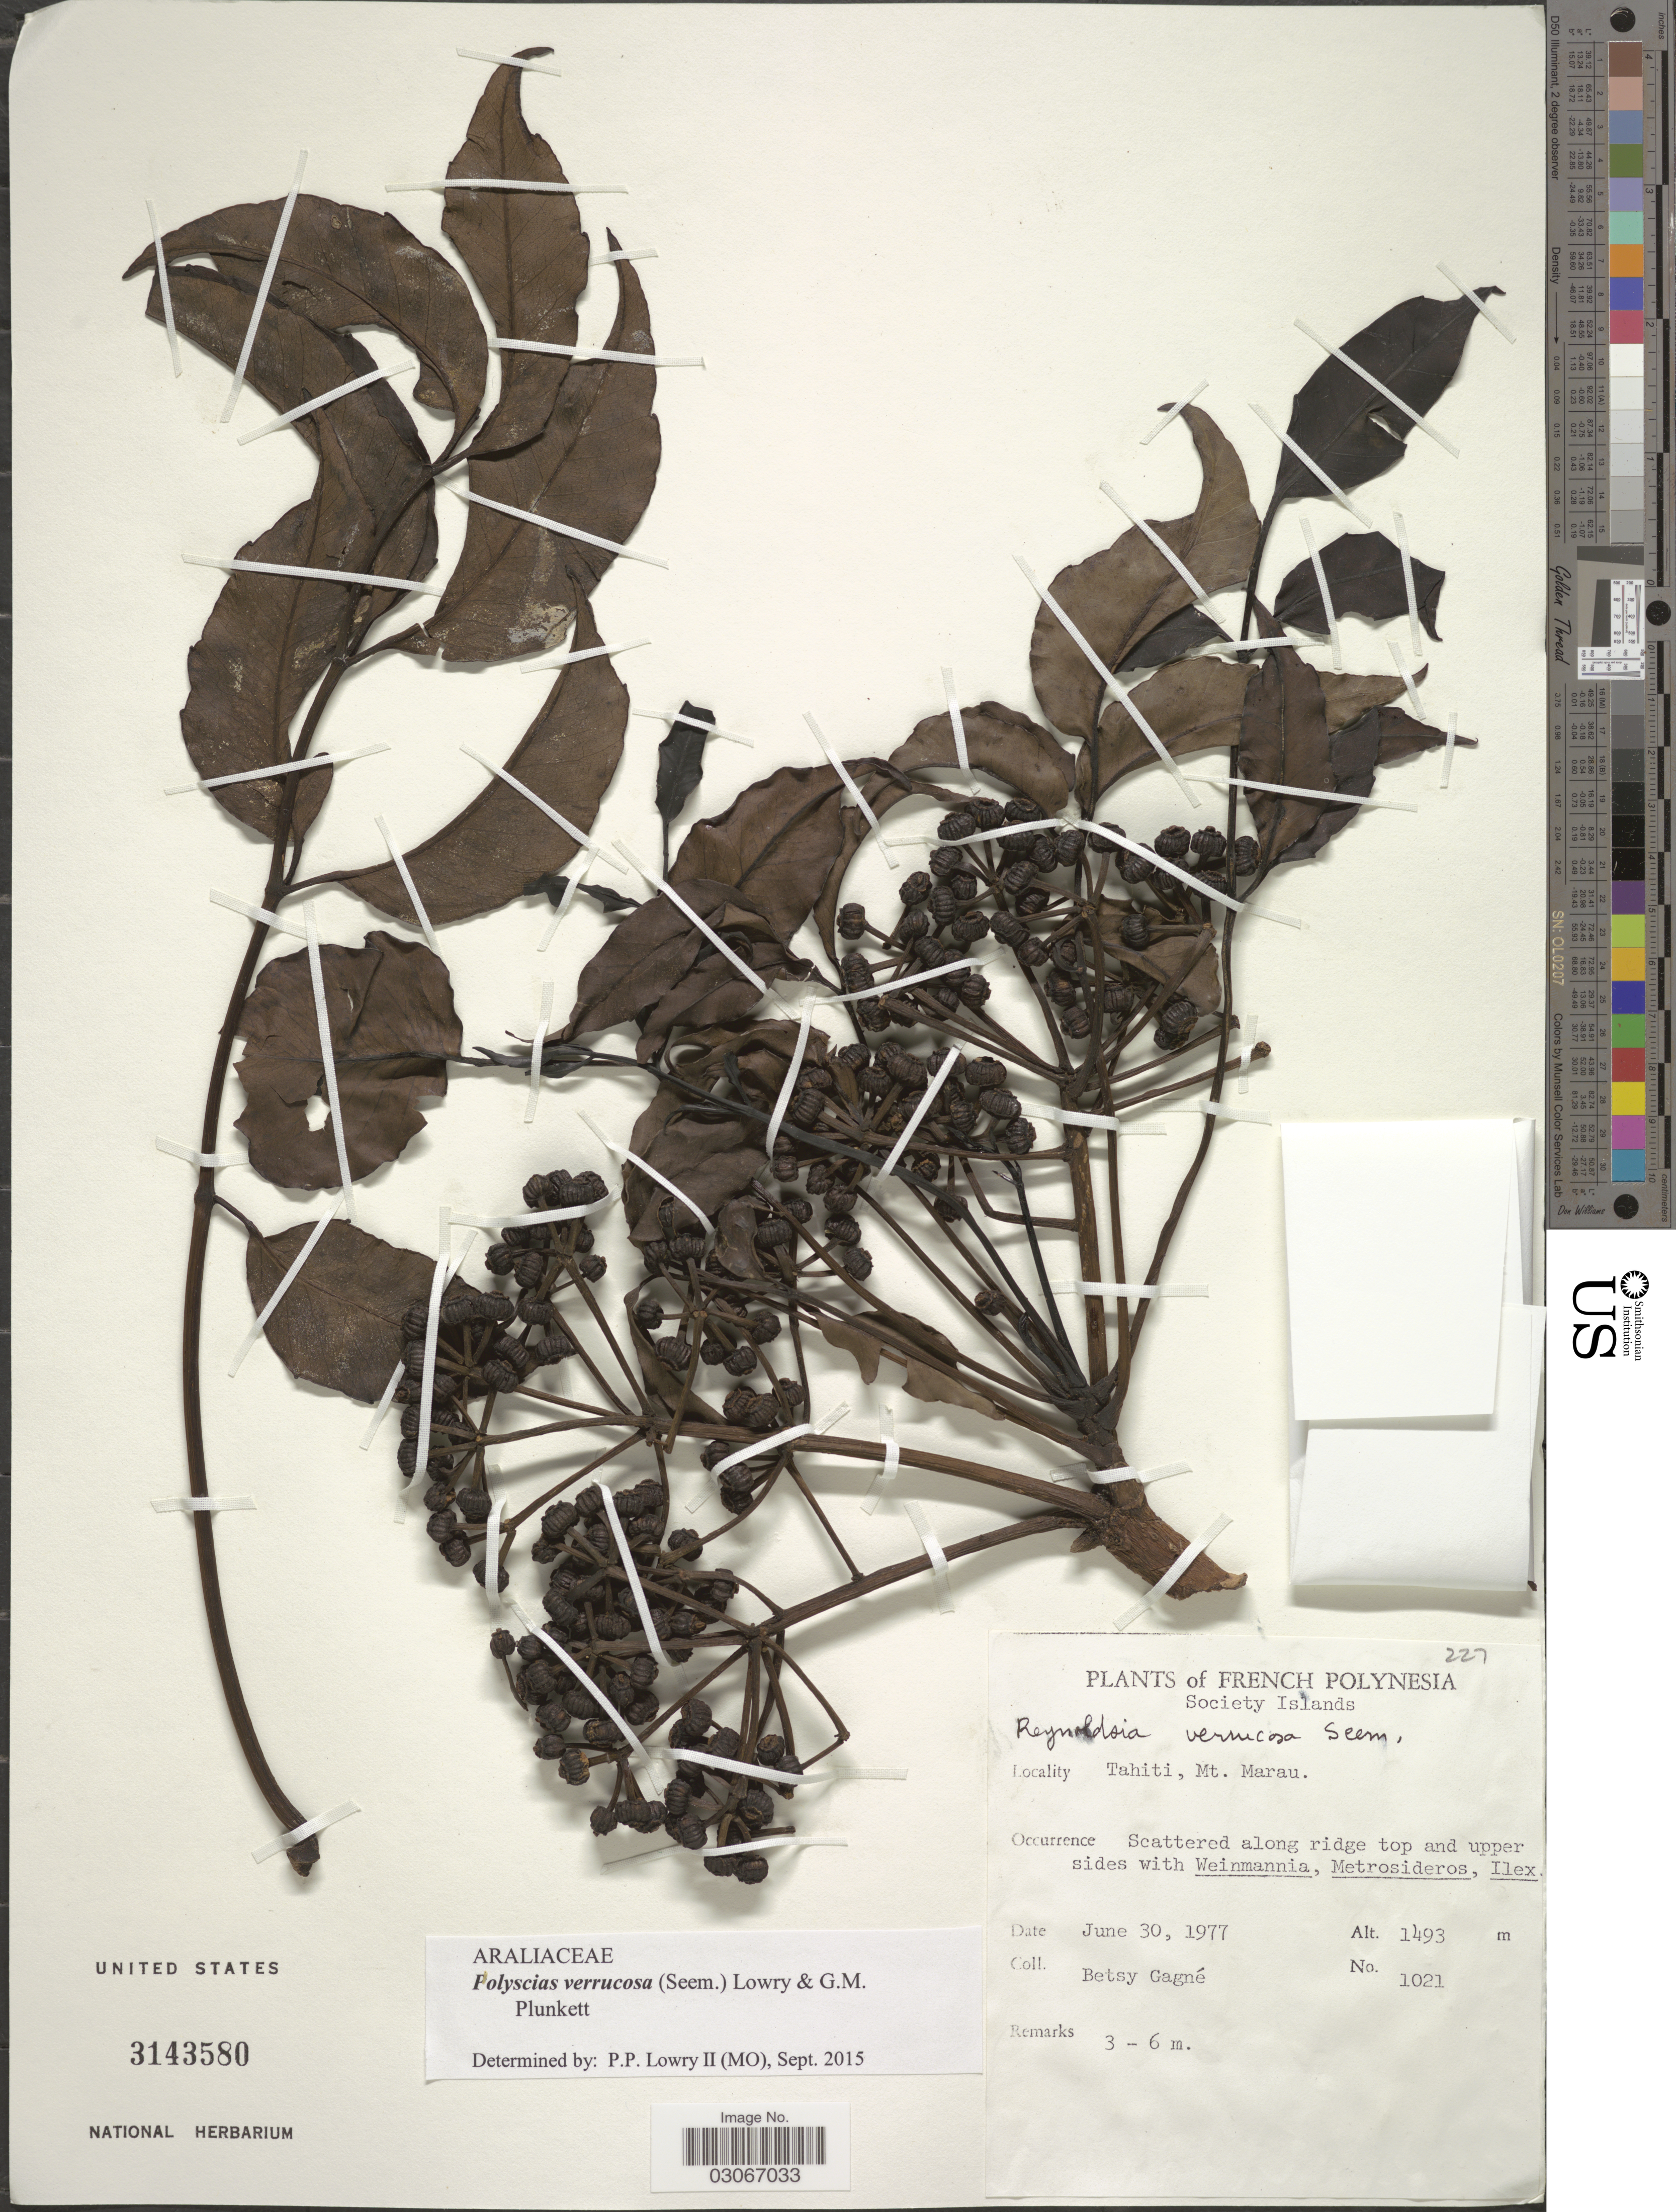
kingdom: Plantae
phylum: Tracheophyta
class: Magnoliopsida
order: Apiales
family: Araliaceae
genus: Polyscias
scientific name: Polyscias verrucosa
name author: (Seem.) Lowry & G. M. Plunkett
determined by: Lowry, P. P., (MO), Missouri Botanical Garden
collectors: B. H. Gagné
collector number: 1021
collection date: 1977-06-30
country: French Polynesia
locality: Society Islands. Tahiti, Mt. Marau.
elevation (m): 1493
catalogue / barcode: US 3143580